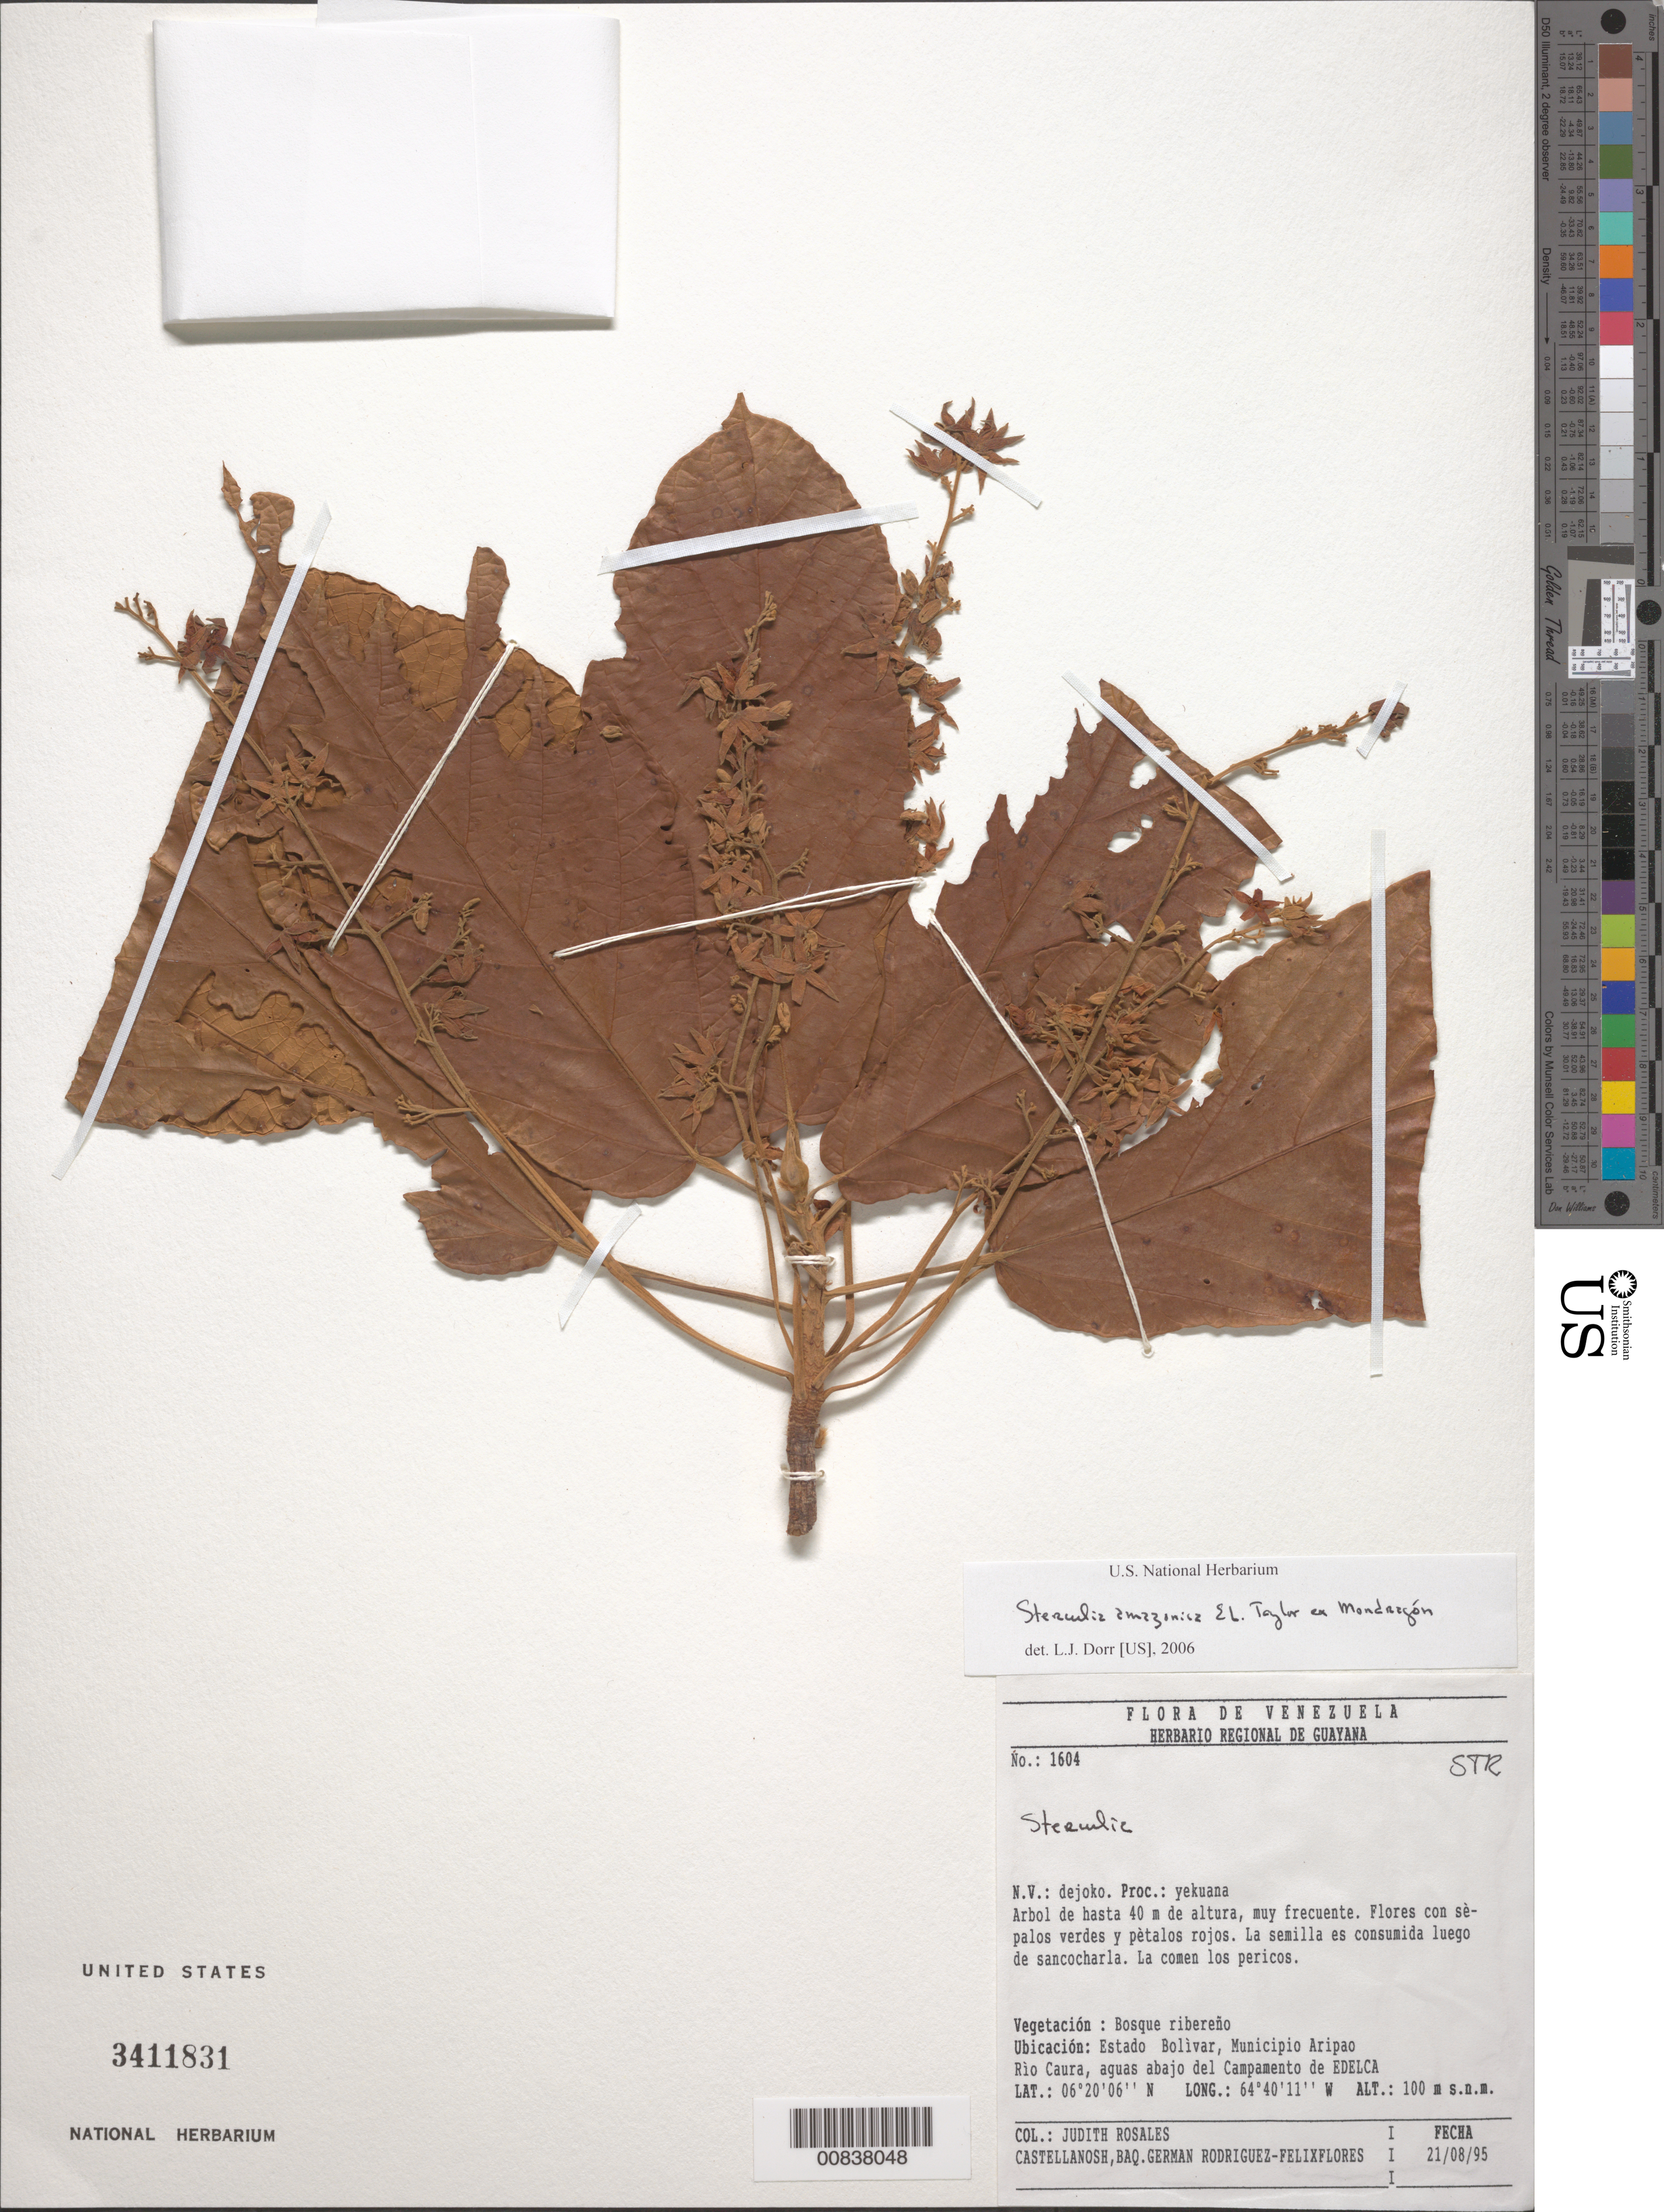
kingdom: Plantae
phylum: Tracheophyta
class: Magnoliopsida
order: Malvales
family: Malvaceae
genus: Sterculia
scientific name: Sterculia amazonica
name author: E.L. Taylor ex Mondragón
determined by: Dorr, L. J., (BOT), Smithsonian Institution - National Museum of Natural History (UNITED STATES)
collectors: J. Rosales, B. Castellanosh & G. Rodriguez-Felixflores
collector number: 1604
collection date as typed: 21 Aug 1995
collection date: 1995-08-21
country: Venezuela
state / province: Bolívar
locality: Río Caura, aguas abajo del Capamento de EDELCA, Aripao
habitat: Bosque ribereño.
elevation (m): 100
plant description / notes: Common name: dejoko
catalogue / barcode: US 3411931